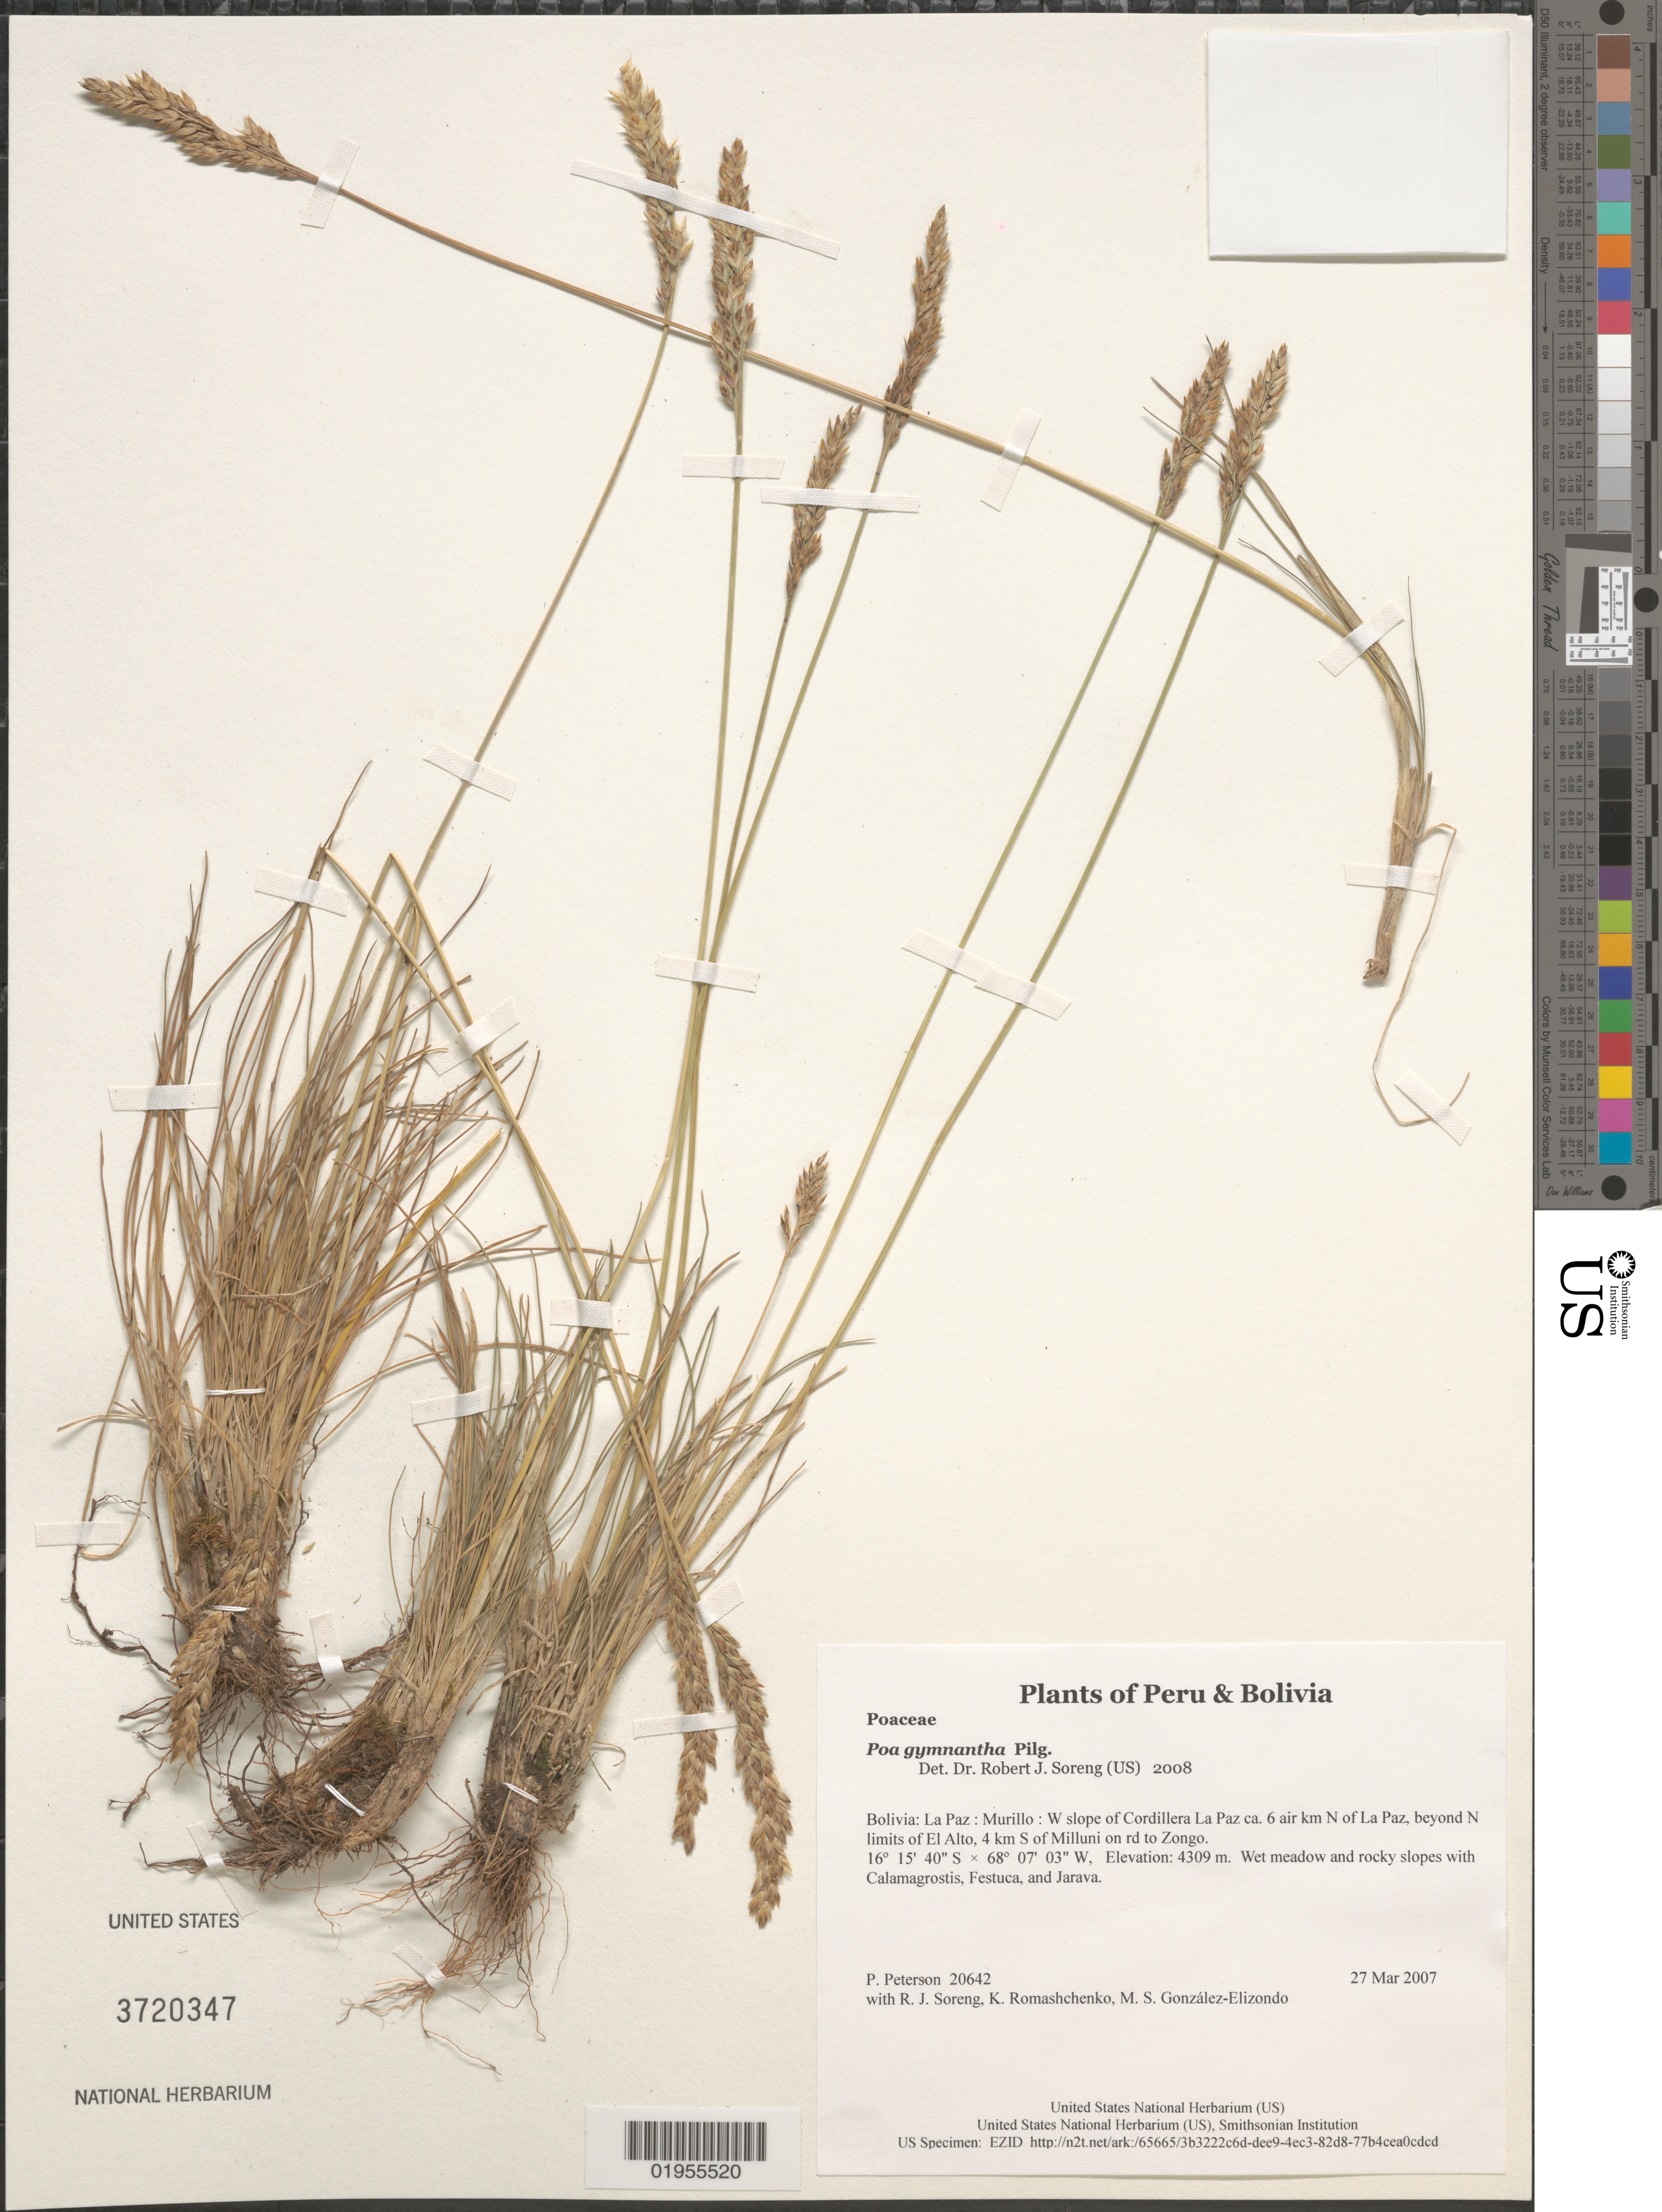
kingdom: Plantae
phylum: Tracheophyta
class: Liliopsida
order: Poales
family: Poaceae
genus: Poa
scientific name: Poa gymnantha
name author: Pilg.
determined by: Soreng, Robert J., Research Associate (BOT), Smithsonian Institution - National Museum of Natural History (UNITED STATES)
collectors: P. M. Peterson, R. J. Soreng, K. Romashchenko & M. S. González-Elizondo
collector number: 20642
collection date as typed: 27 Mar 2007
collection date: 2007-03-27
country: Bolivia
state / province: La Paz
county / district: Murillo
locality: W slope of Cordillera La Paz ca. 6 air km N of La Paz, beyond N limits of El Alto, 4 km S of Milluni on rd to Zongo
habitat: Wet meadow and rocky slopes with Calamagrostis, Festuca, and Jarava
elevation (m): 4309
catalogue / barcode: US 3720347